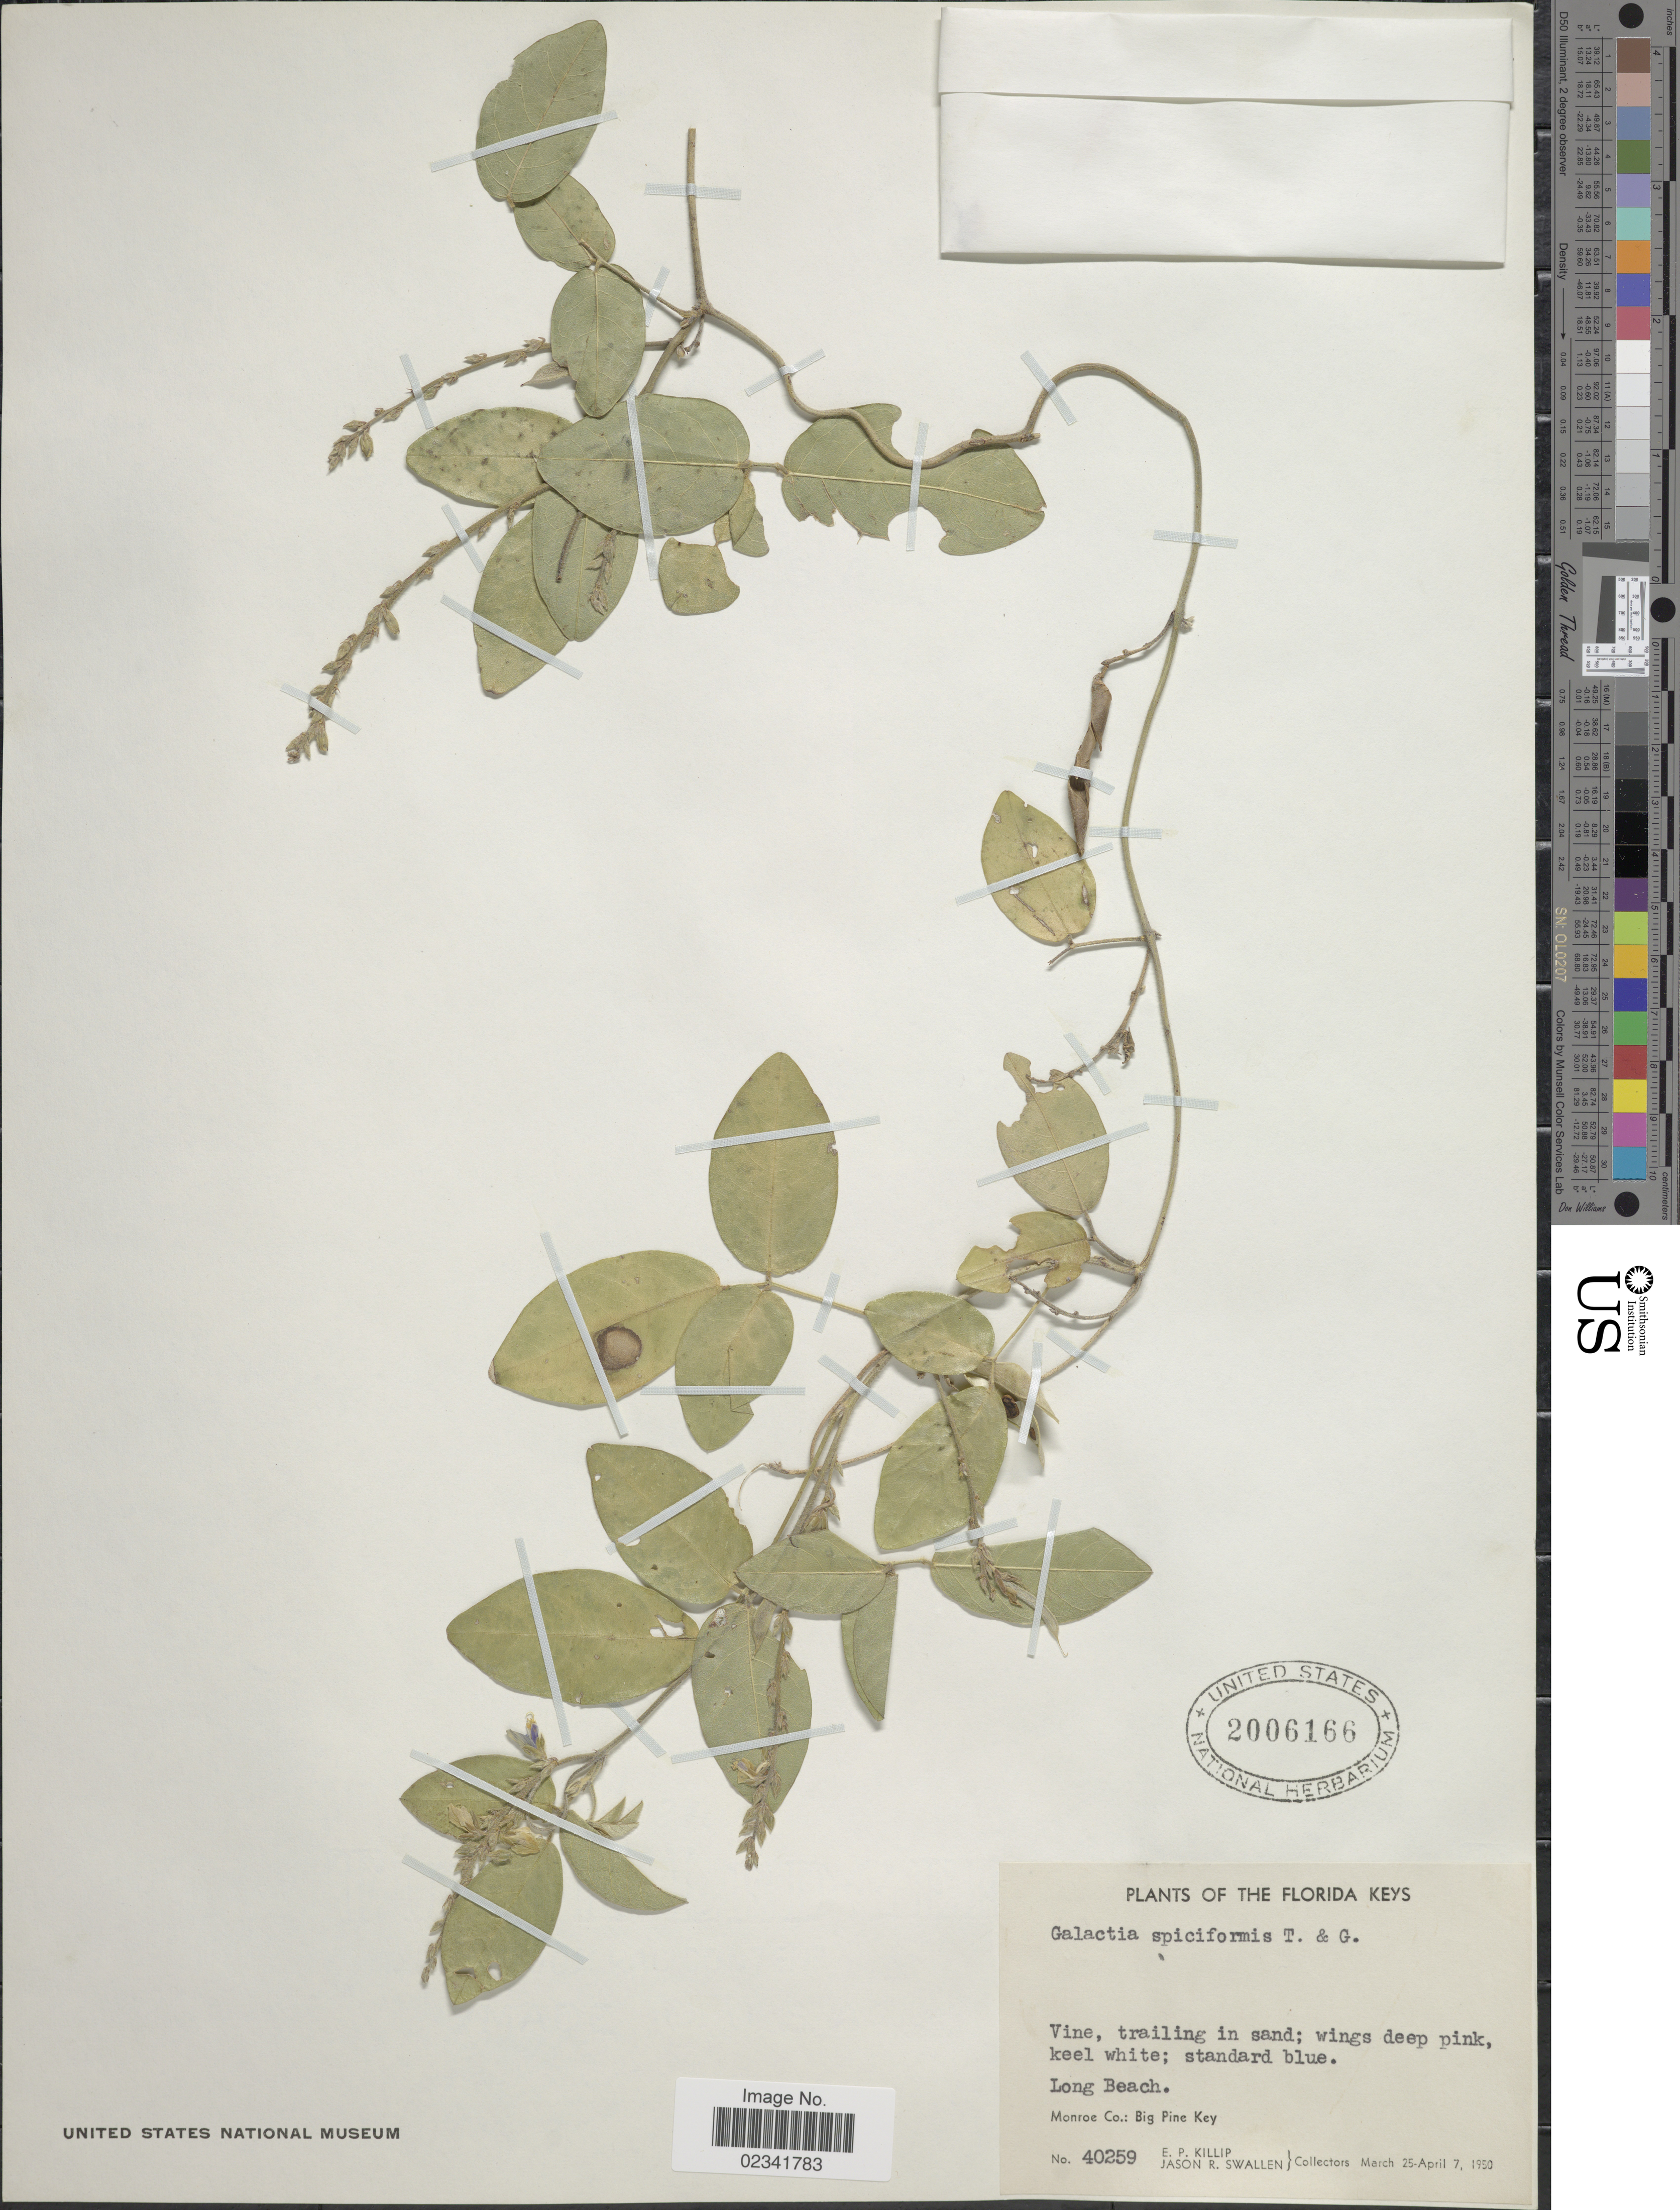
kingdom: Plantae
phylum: Tracheophyta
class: Magnoliopsida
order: Fabales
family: Fabaceae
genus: Galactia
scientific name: Galactia spiciformis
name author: Torr. & A. Gray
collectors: E. P. Killip & J. R. Swallen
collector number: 40259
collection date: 1950-03-25/1950-04-07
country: United States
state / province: Florida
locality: The Florida Keys, Long Beach, Monroe Co., Big Pine Key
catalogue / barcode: US 2006166